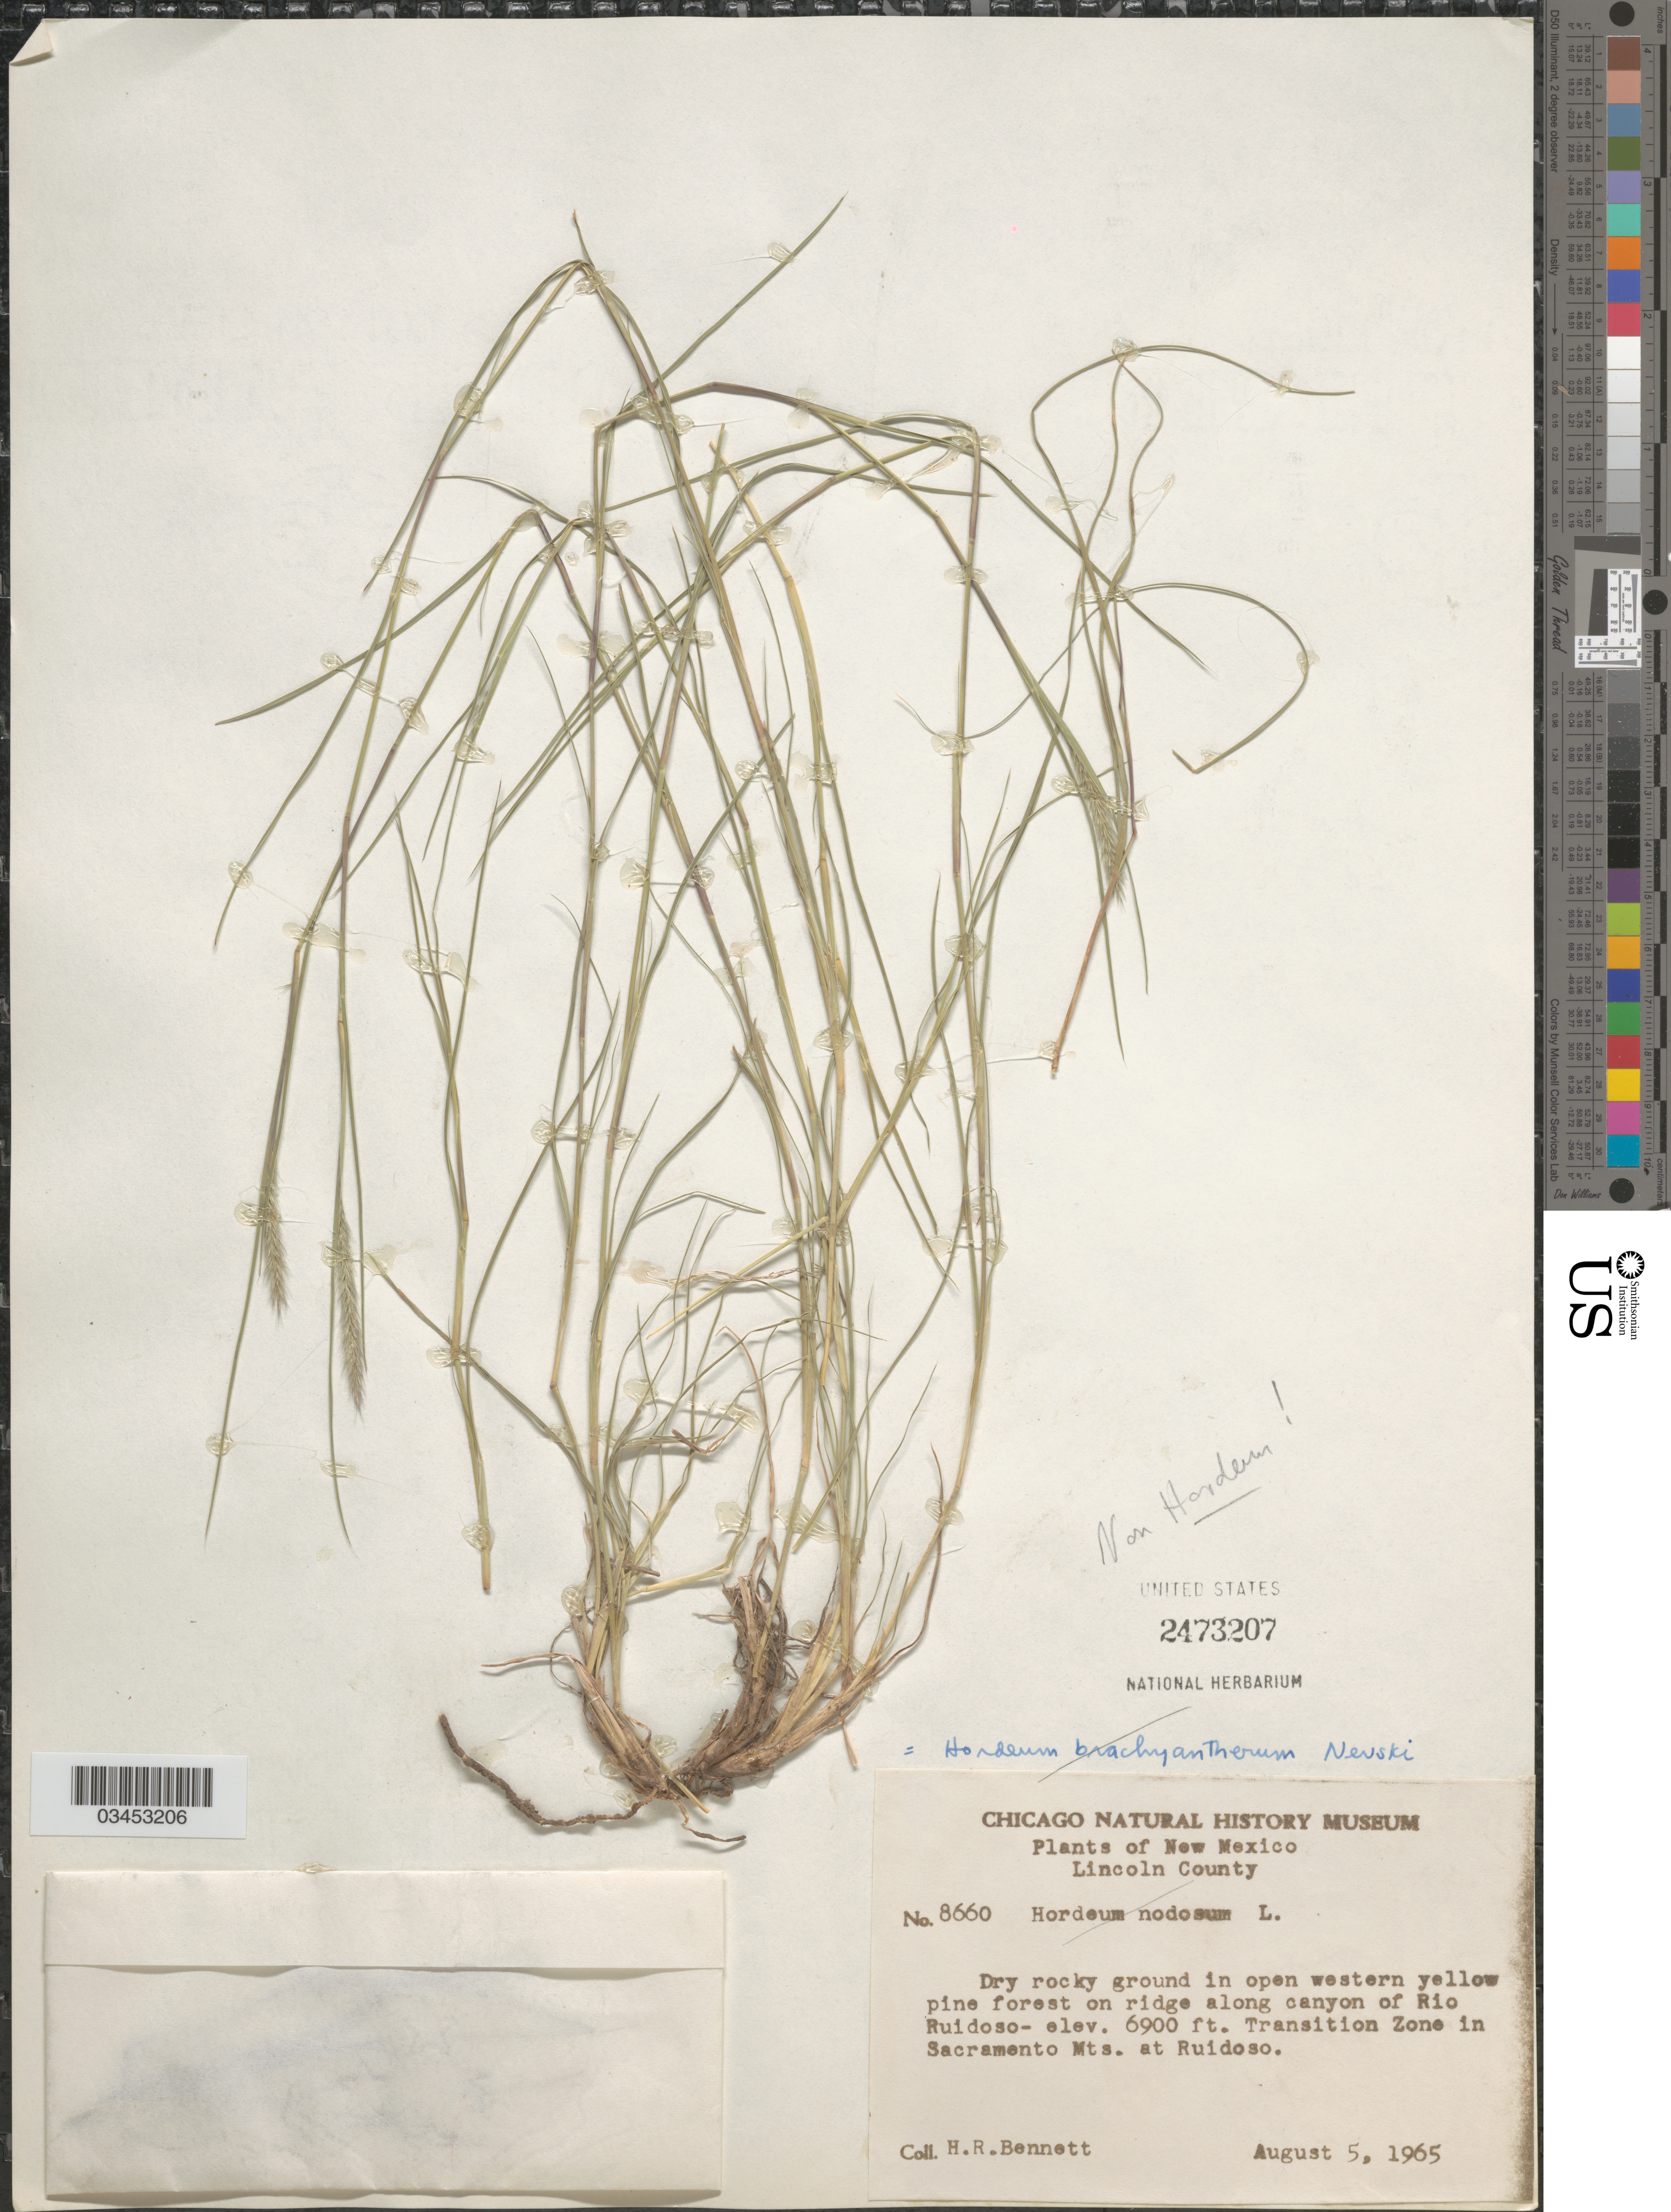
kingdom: Plantae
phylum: Tracheophyta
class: Liliopsida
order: Poales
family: Poaceae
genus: Hordeum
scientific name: Hordeum pusillum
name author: Nutt.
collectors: H. R. Bennett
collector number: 8660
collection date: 1965-08-05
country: United States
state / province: New Mexico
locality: Lincoln County. Dry rocky ground in open western yellow pine forest on ridge along canyon of Rio Ruidoso. Transition Zone in Sacramento Mts. at Ruidoso.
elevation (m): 2103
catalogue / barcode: US 2473207